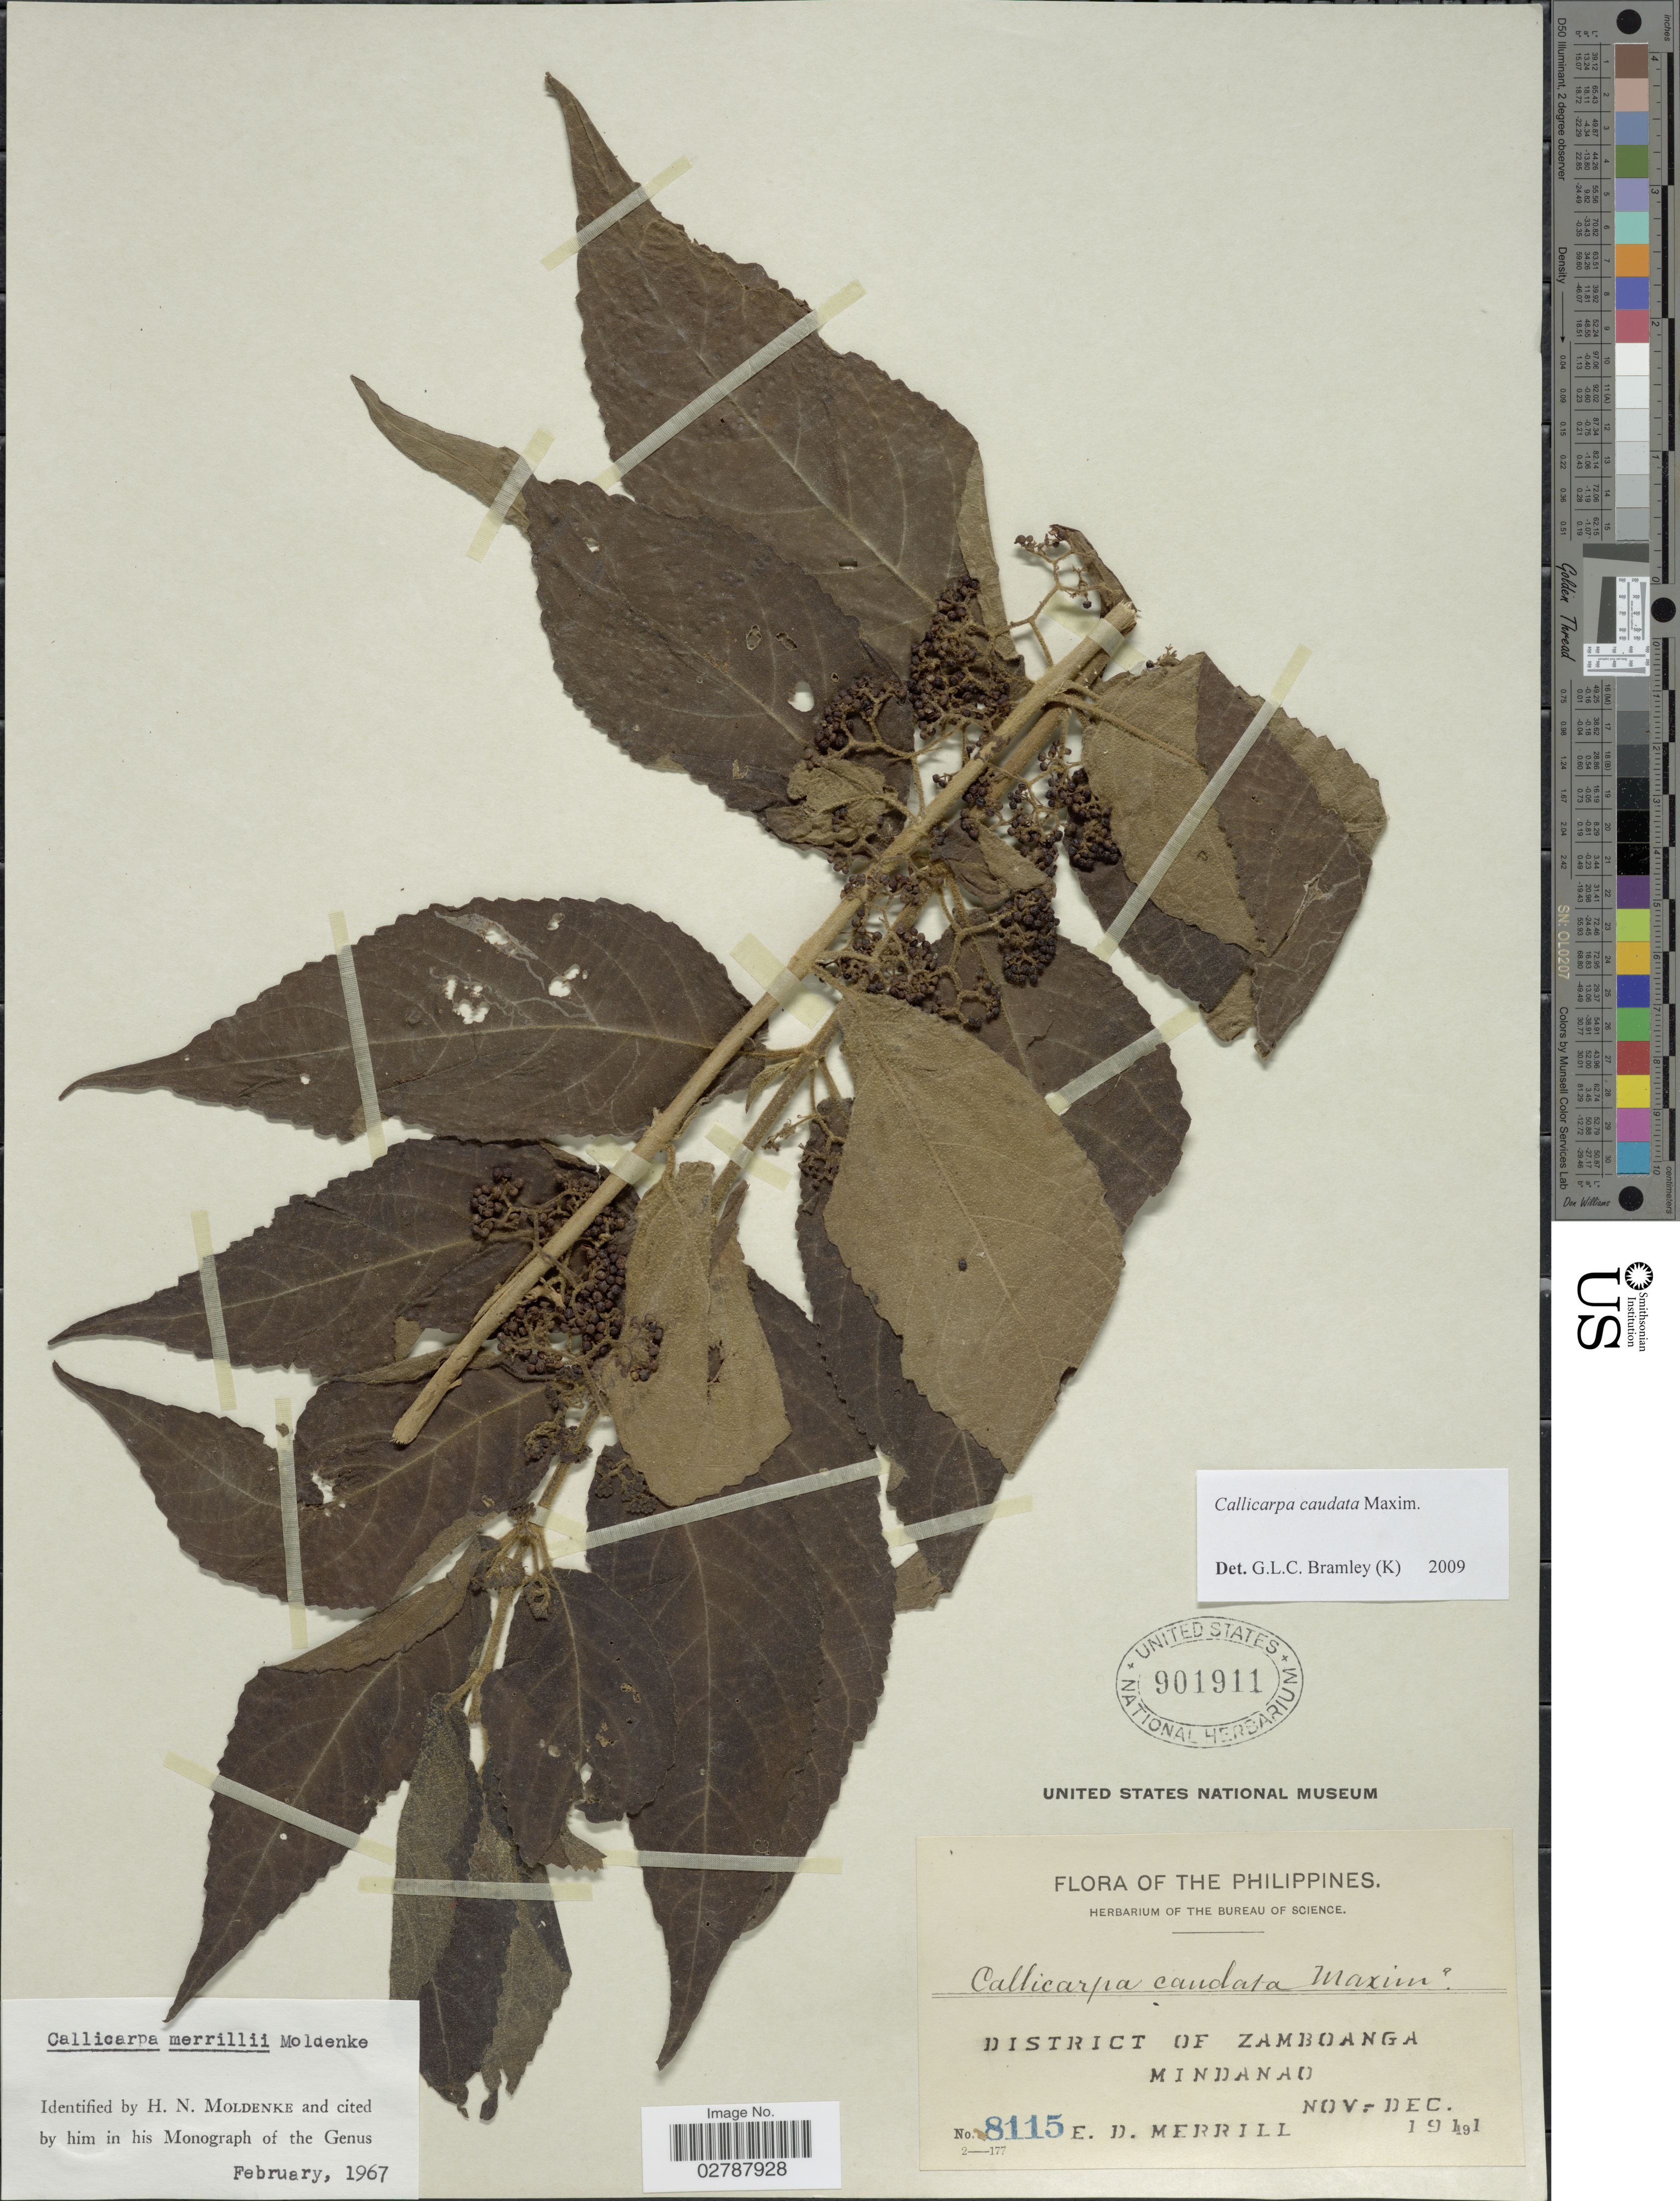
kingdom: Plantae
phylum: Tracheophyta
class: Magnoliopsida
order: Lamiales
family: Lamiaceae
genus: Callicarpa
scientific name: Callicarpa caudata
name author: Maxim.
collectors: E. D. Merrill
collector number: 8115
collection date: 1911-11/1911-12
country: Philippines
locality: District of Zamboanga, Mindanao.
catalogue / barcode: US 901911